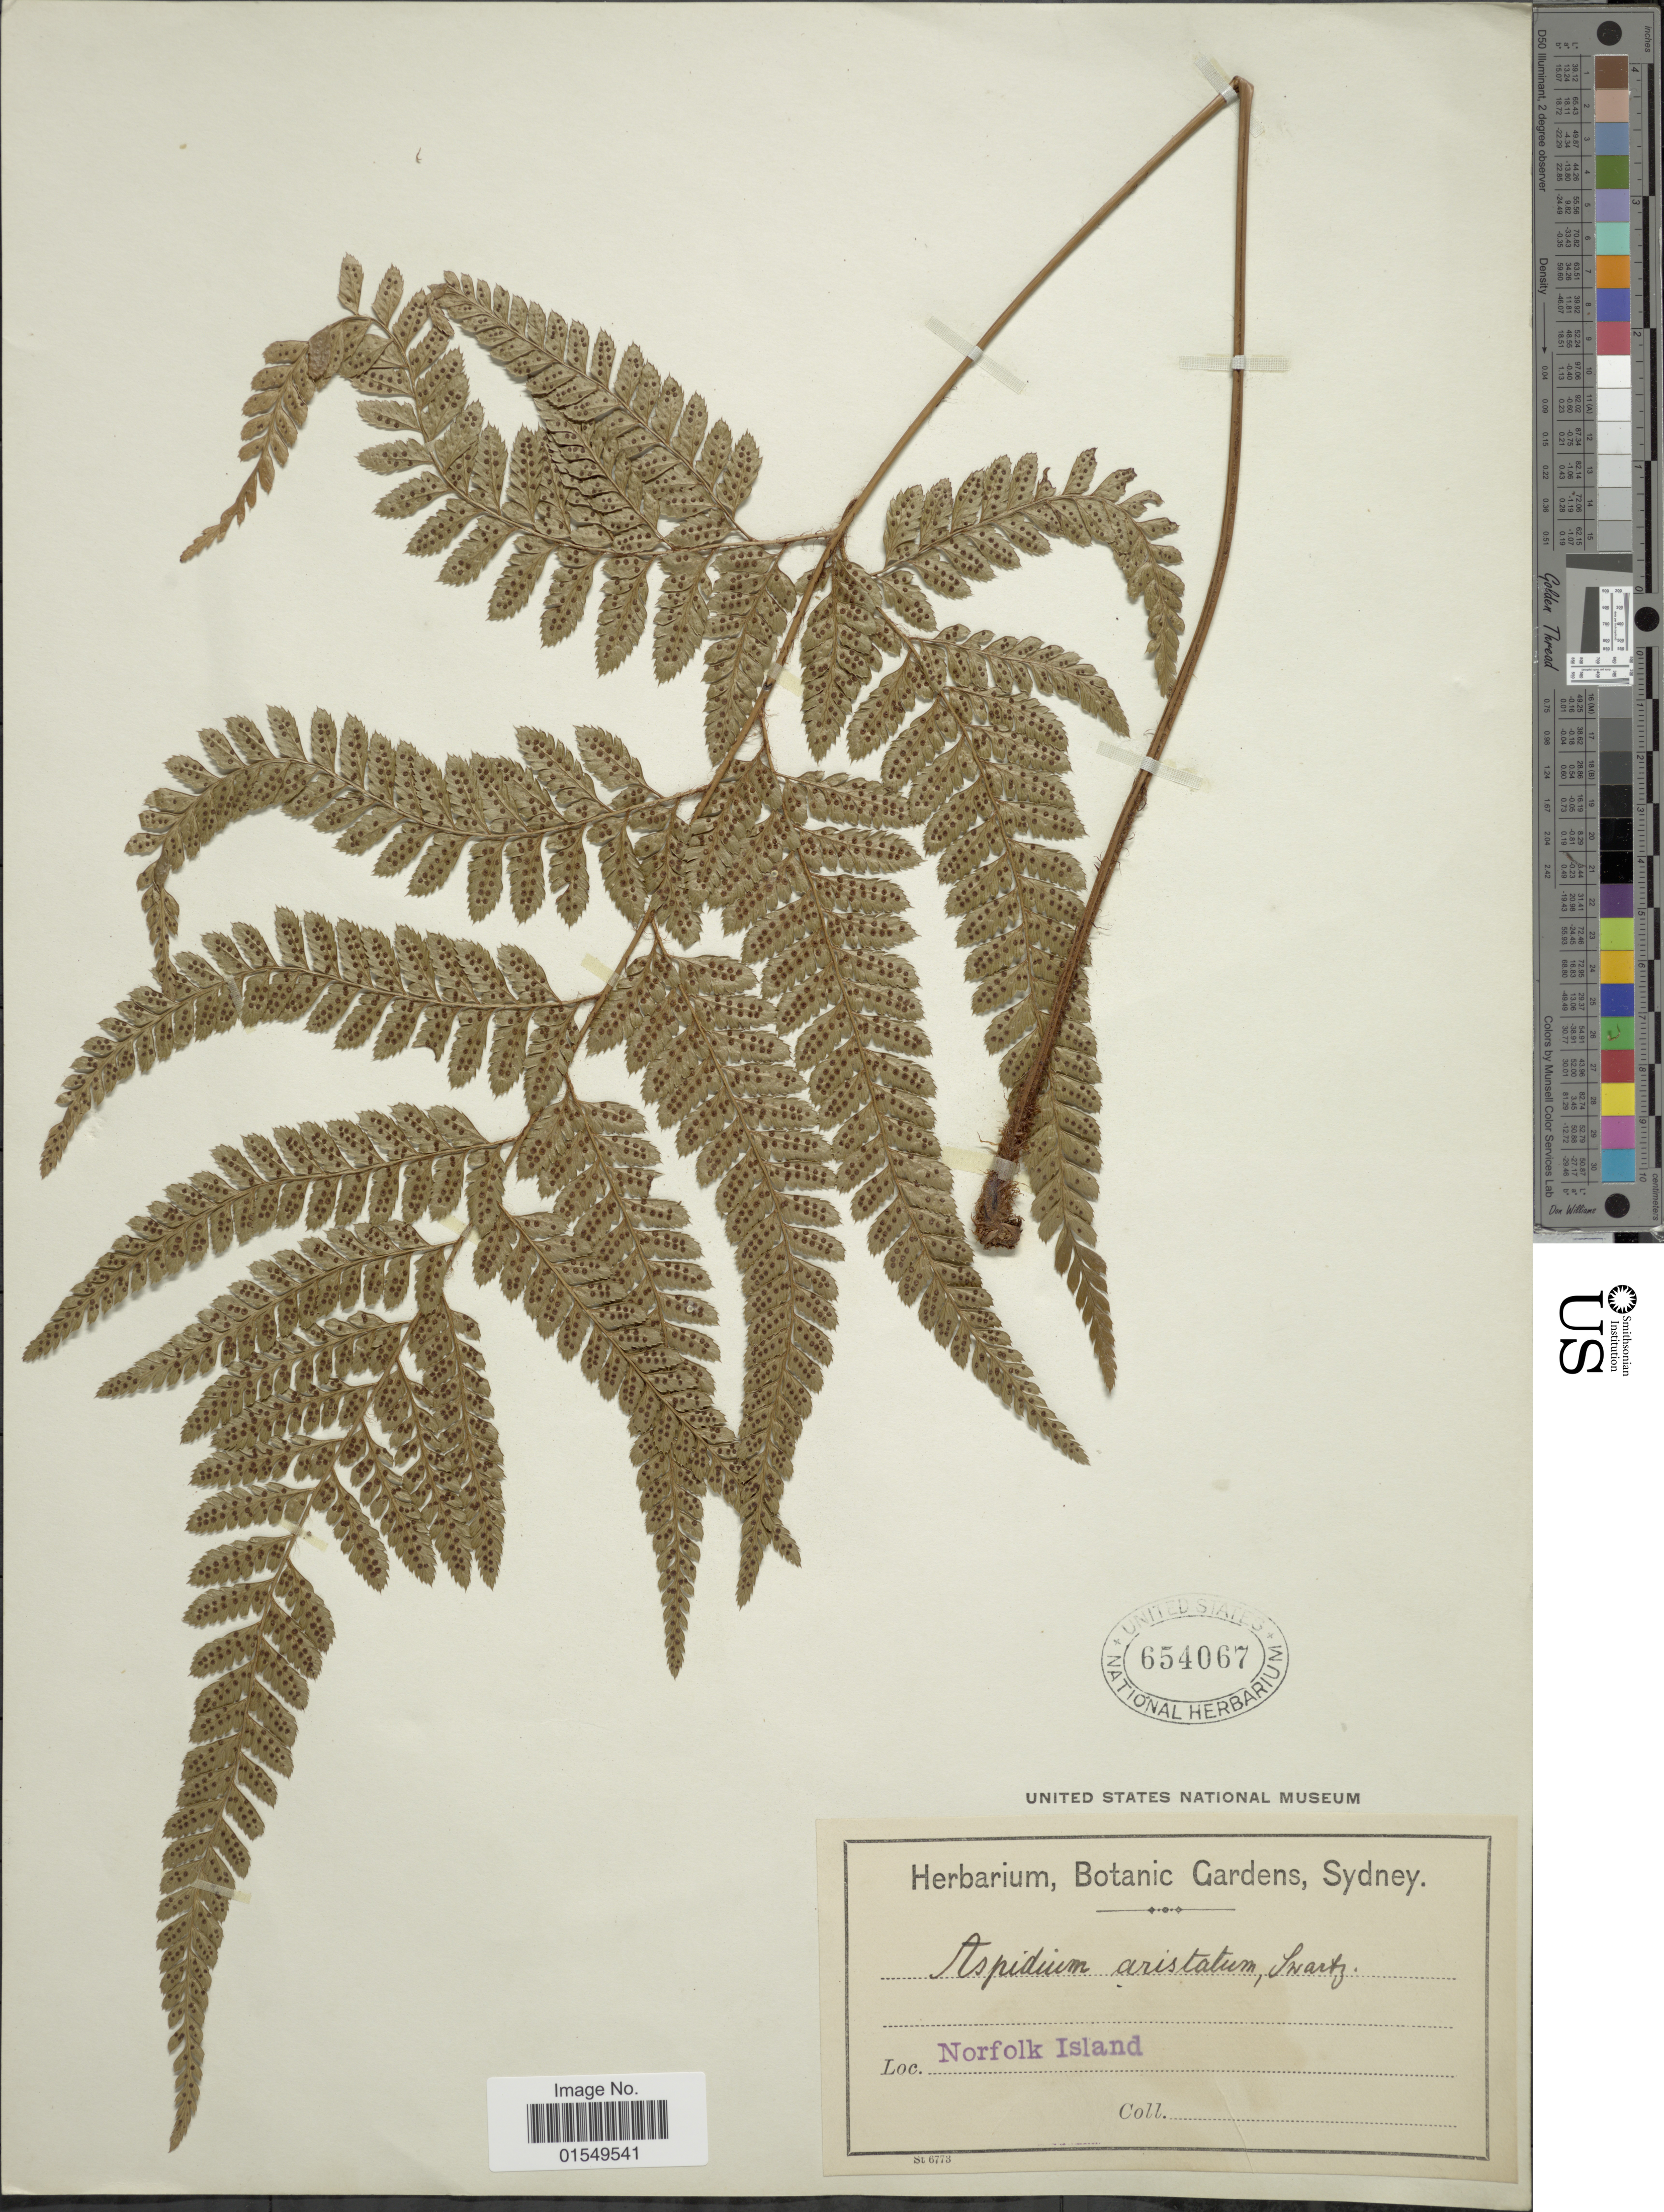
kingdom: Plantae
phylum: Tracheophyta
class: Polypodiopsida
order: Polypodiales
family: Dryopteridaceae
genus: Arachniodes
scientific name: Arachniodes aristata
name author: (G. Forst.) Tindale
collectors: Herbarium, Botanic Gardens, Sydney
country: Australia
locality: Norfolk Island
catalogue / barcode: US 654067